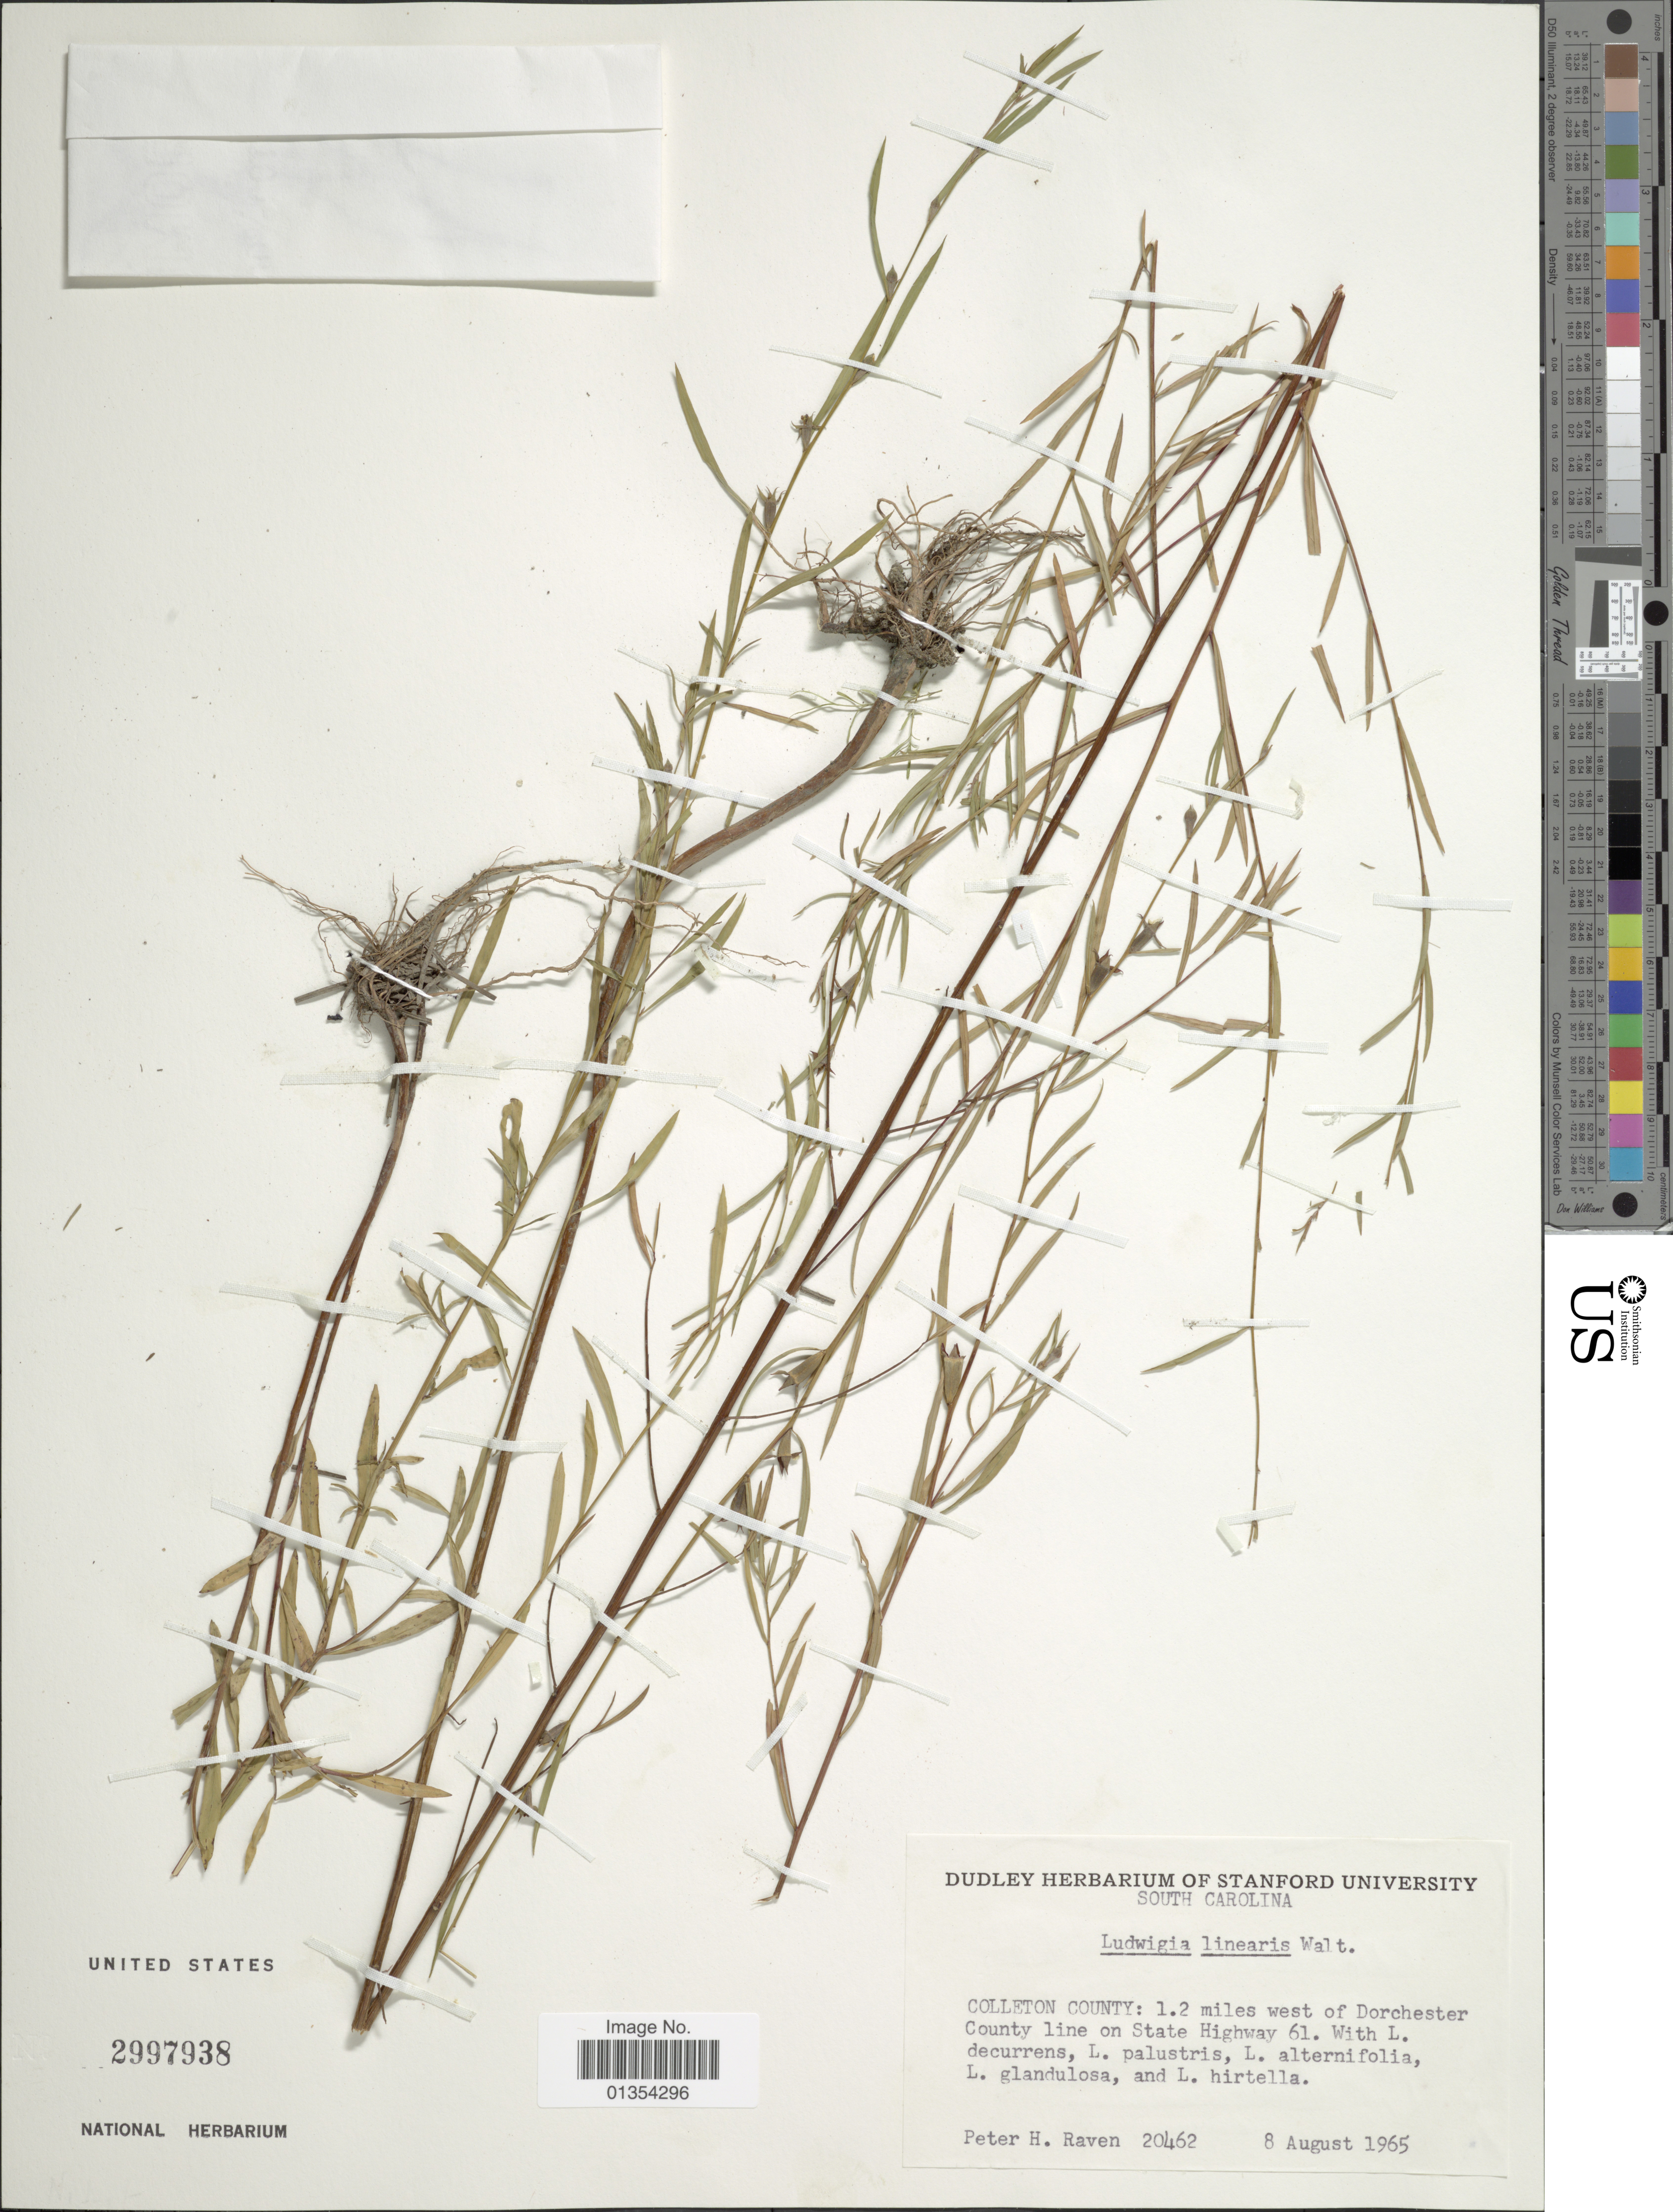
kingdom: Plantae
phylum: Tracheophyta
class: Magnoliopsida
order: Myrtales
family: Onagraceae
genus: Ludwigia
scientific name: Ludwigia linearis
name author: Walter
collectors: P. Raven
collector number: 20462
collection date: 1965-08-08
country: United States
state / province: South Carolina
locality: Colleton County: 1.2 miles west of Dorchester County line on State Highway 61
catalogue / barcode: US 2997938